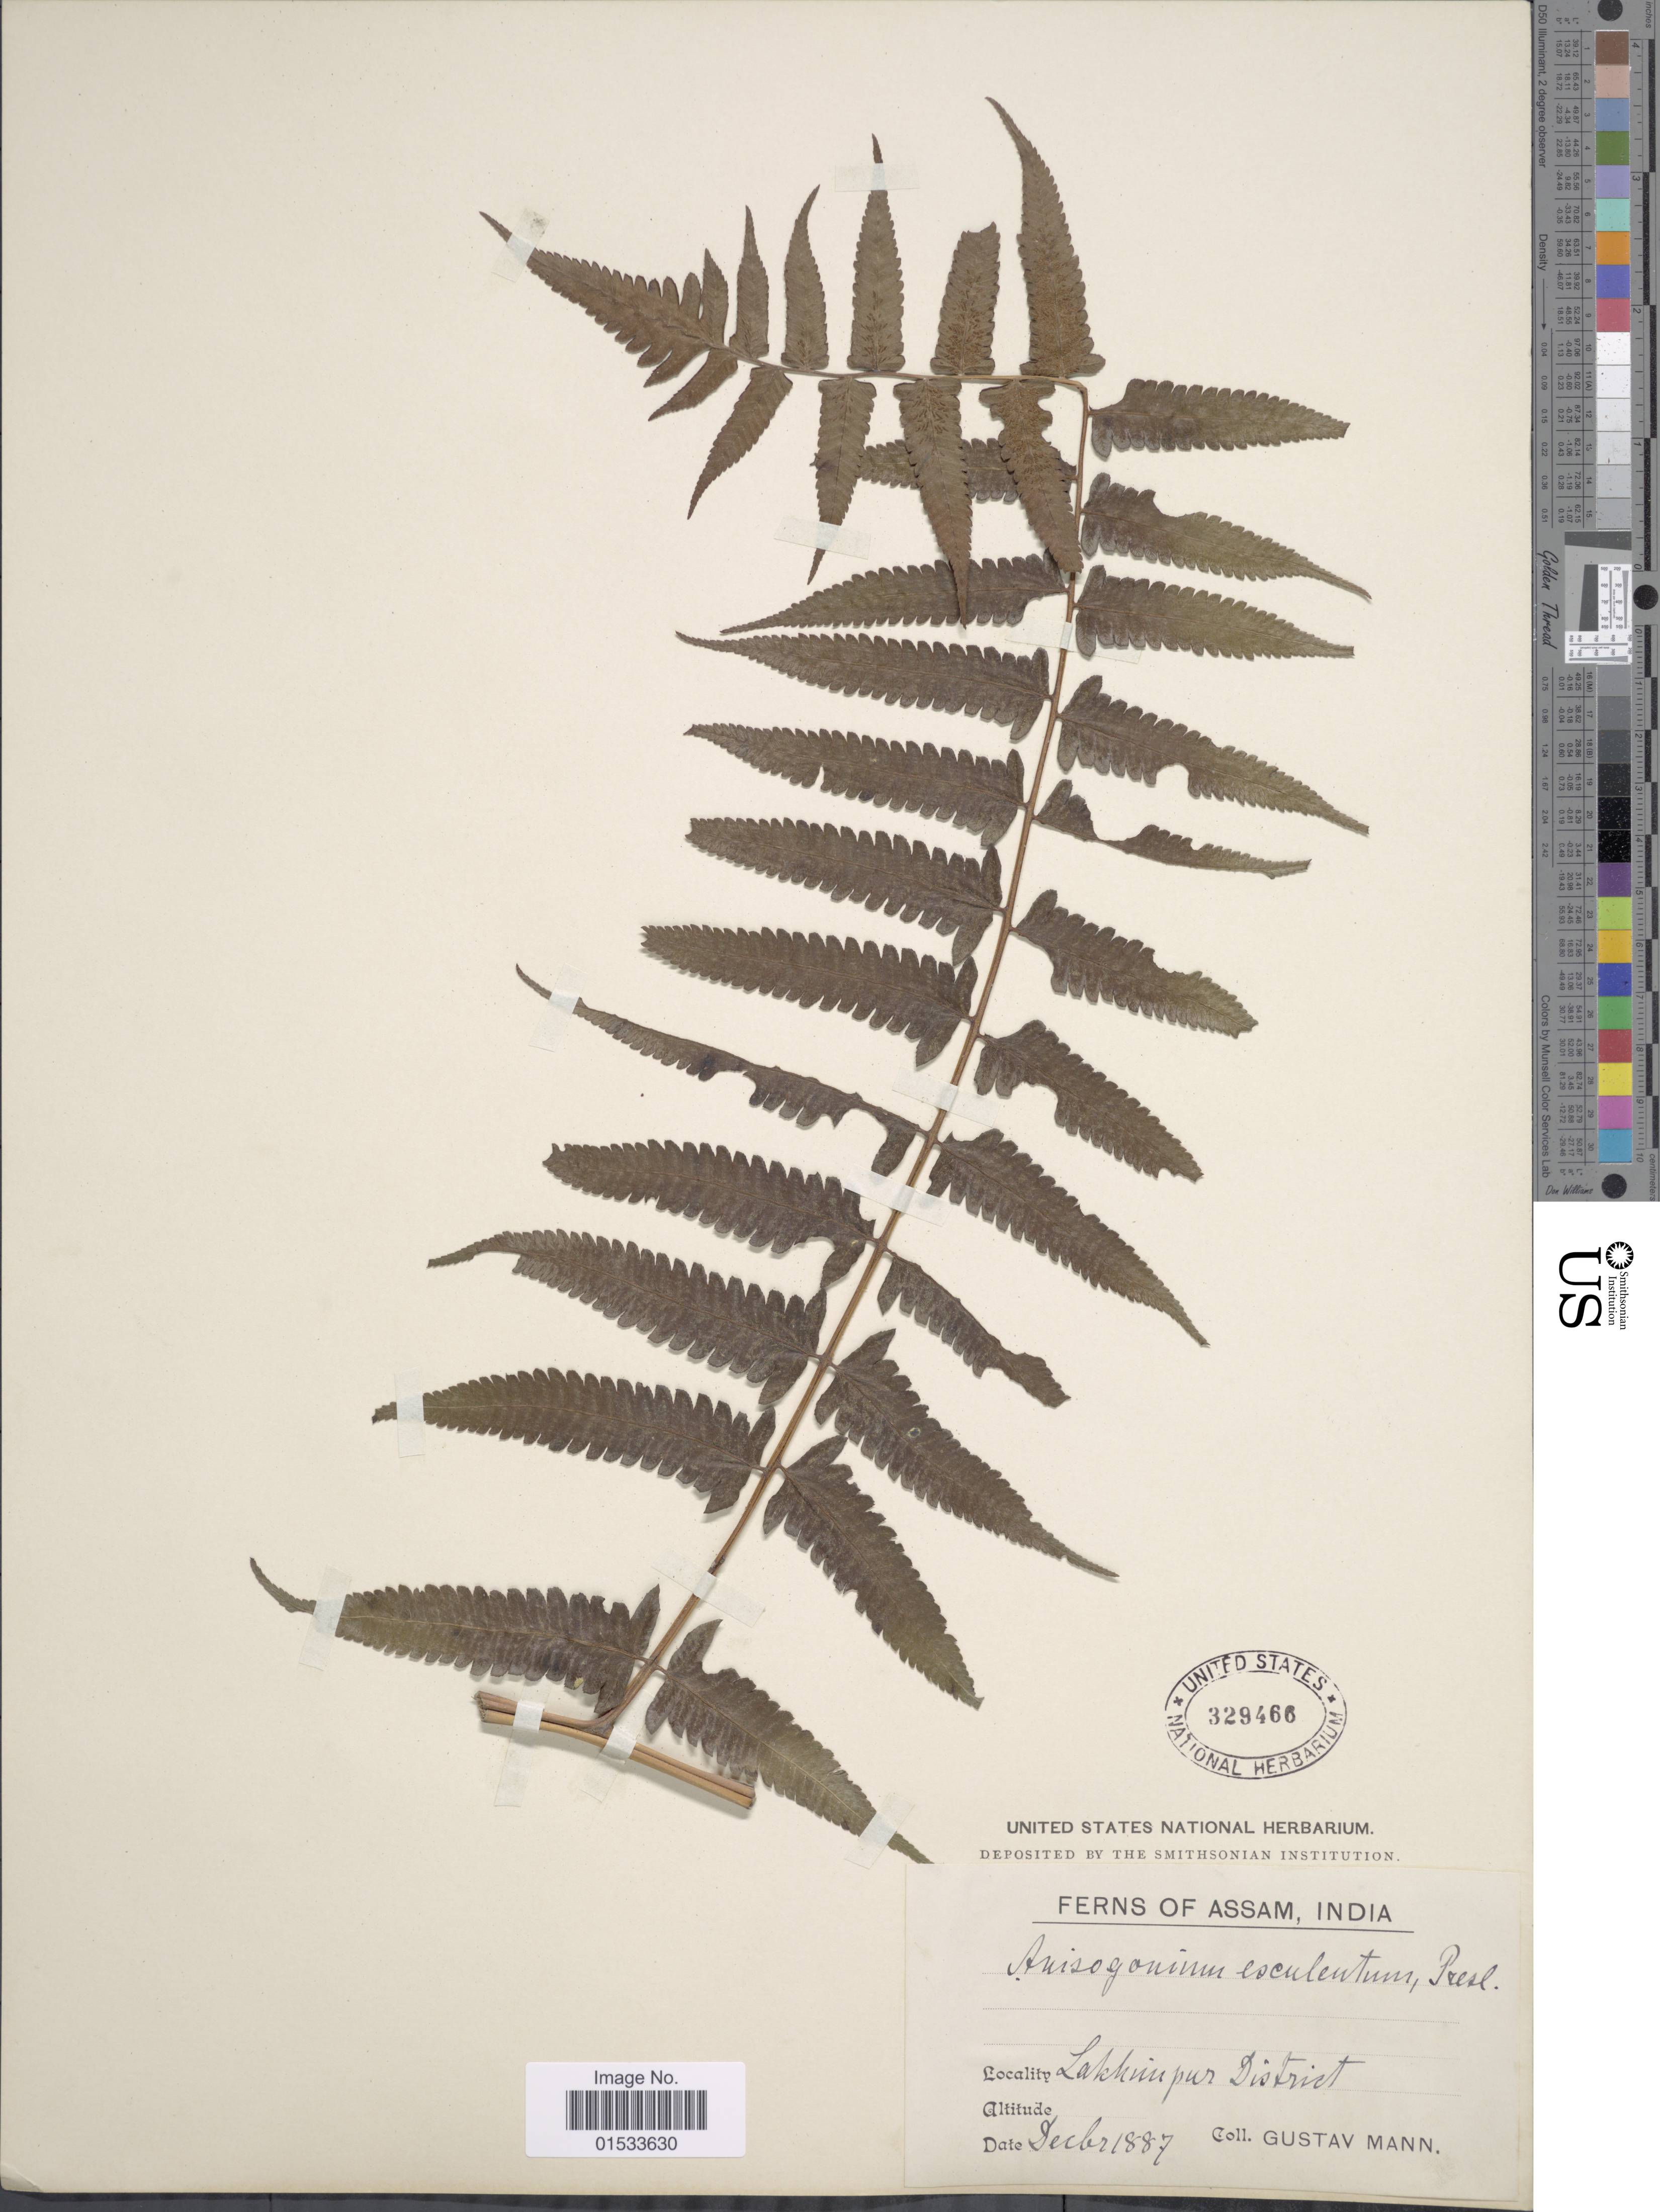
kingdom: Plantae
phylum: Tracheophyta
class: Polypodiopsida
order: Polypodiales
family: Athyriaceae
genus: Diplazium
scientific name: Diplazium esculentum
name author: (Retz.) Sw.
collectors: G. Mann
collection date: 1887-12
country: India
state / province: Assam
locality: Lakhinpur District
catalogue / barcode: US 329466